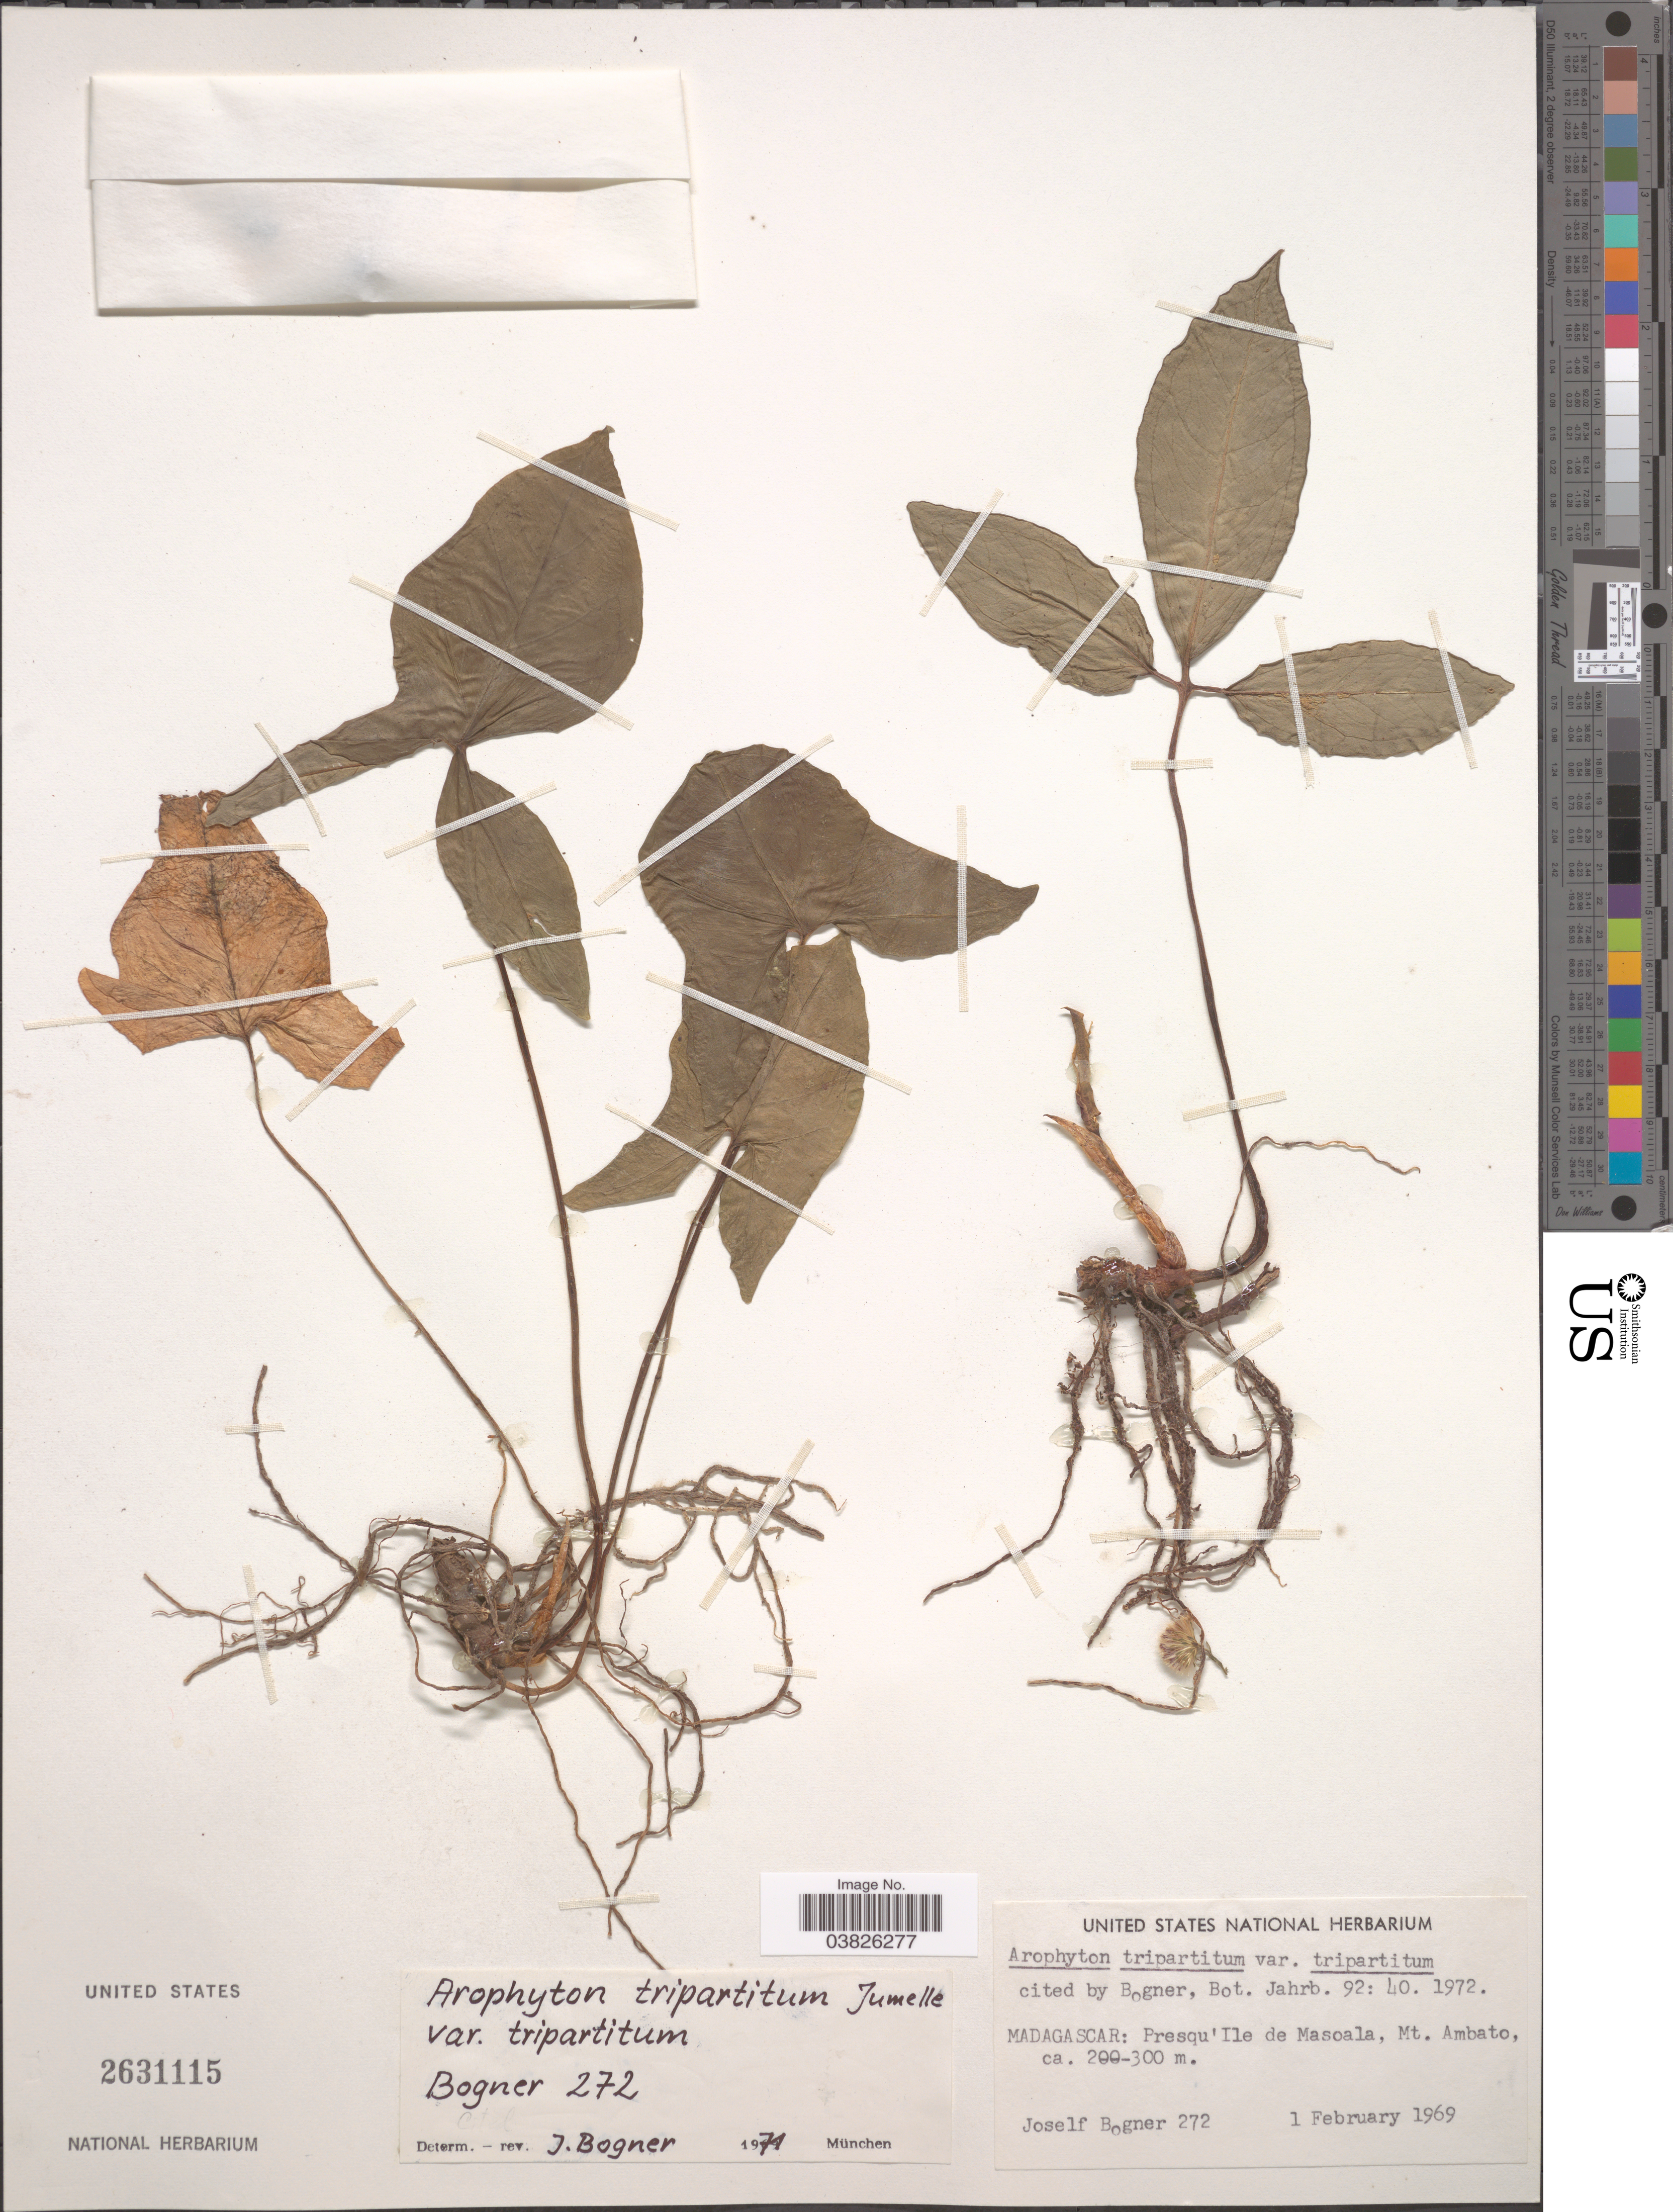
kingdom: Plantae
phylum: Tracheophyta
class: Liliopsida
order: Alismatales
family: Araceae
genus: Arophyton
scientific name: Arophyton tripartitum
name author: Jum.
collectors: J. Bogner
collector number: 272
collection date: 1969-02-01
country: Madagascar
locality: Presqu'lle de Masoala, Mt. Ambato.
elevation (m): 200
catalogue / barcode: US 2631115